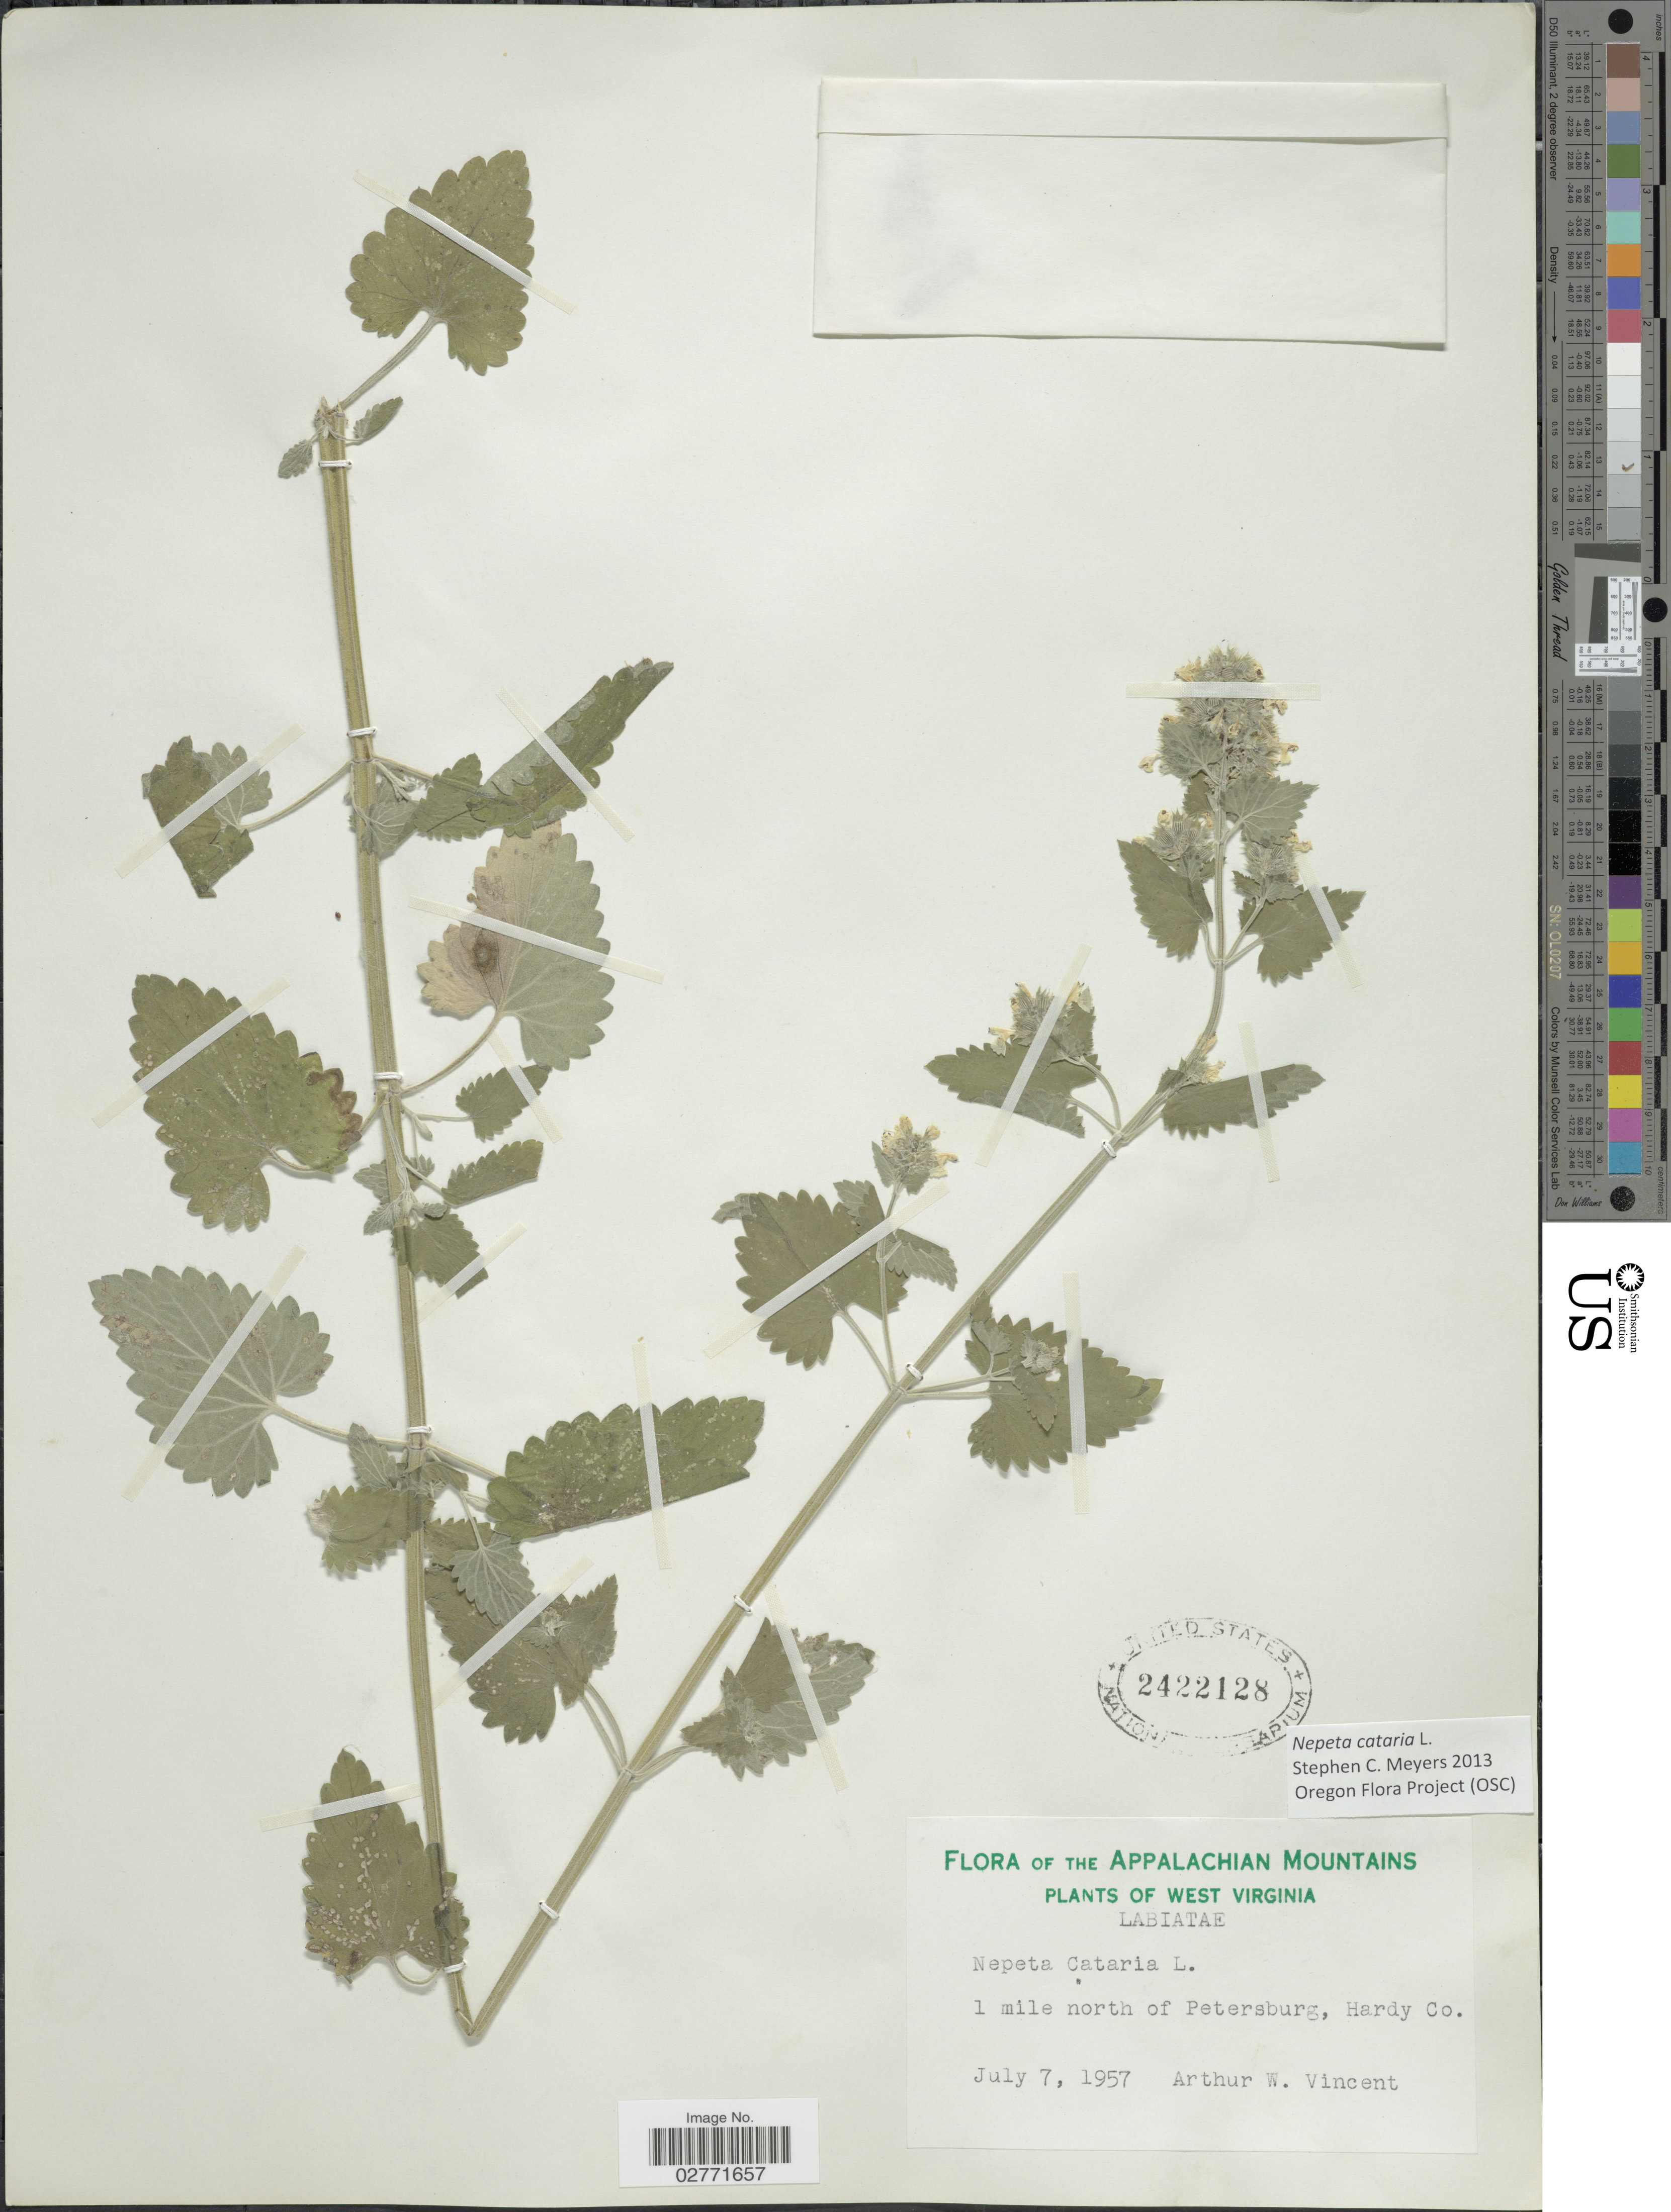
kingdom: Plantae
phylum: Tracheophyta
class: Magnoliopsida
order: Lamiales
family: Lamiaceae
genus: Nepeta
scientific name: Nepeta cataria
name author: L.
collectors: A. Vincent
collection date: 1957-07-07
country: United States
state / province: West Virginia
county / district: Hardy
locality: The Appalachian Mountains, 1 mile north of Petersburg, Hardy Co.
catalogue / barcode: US 2422128